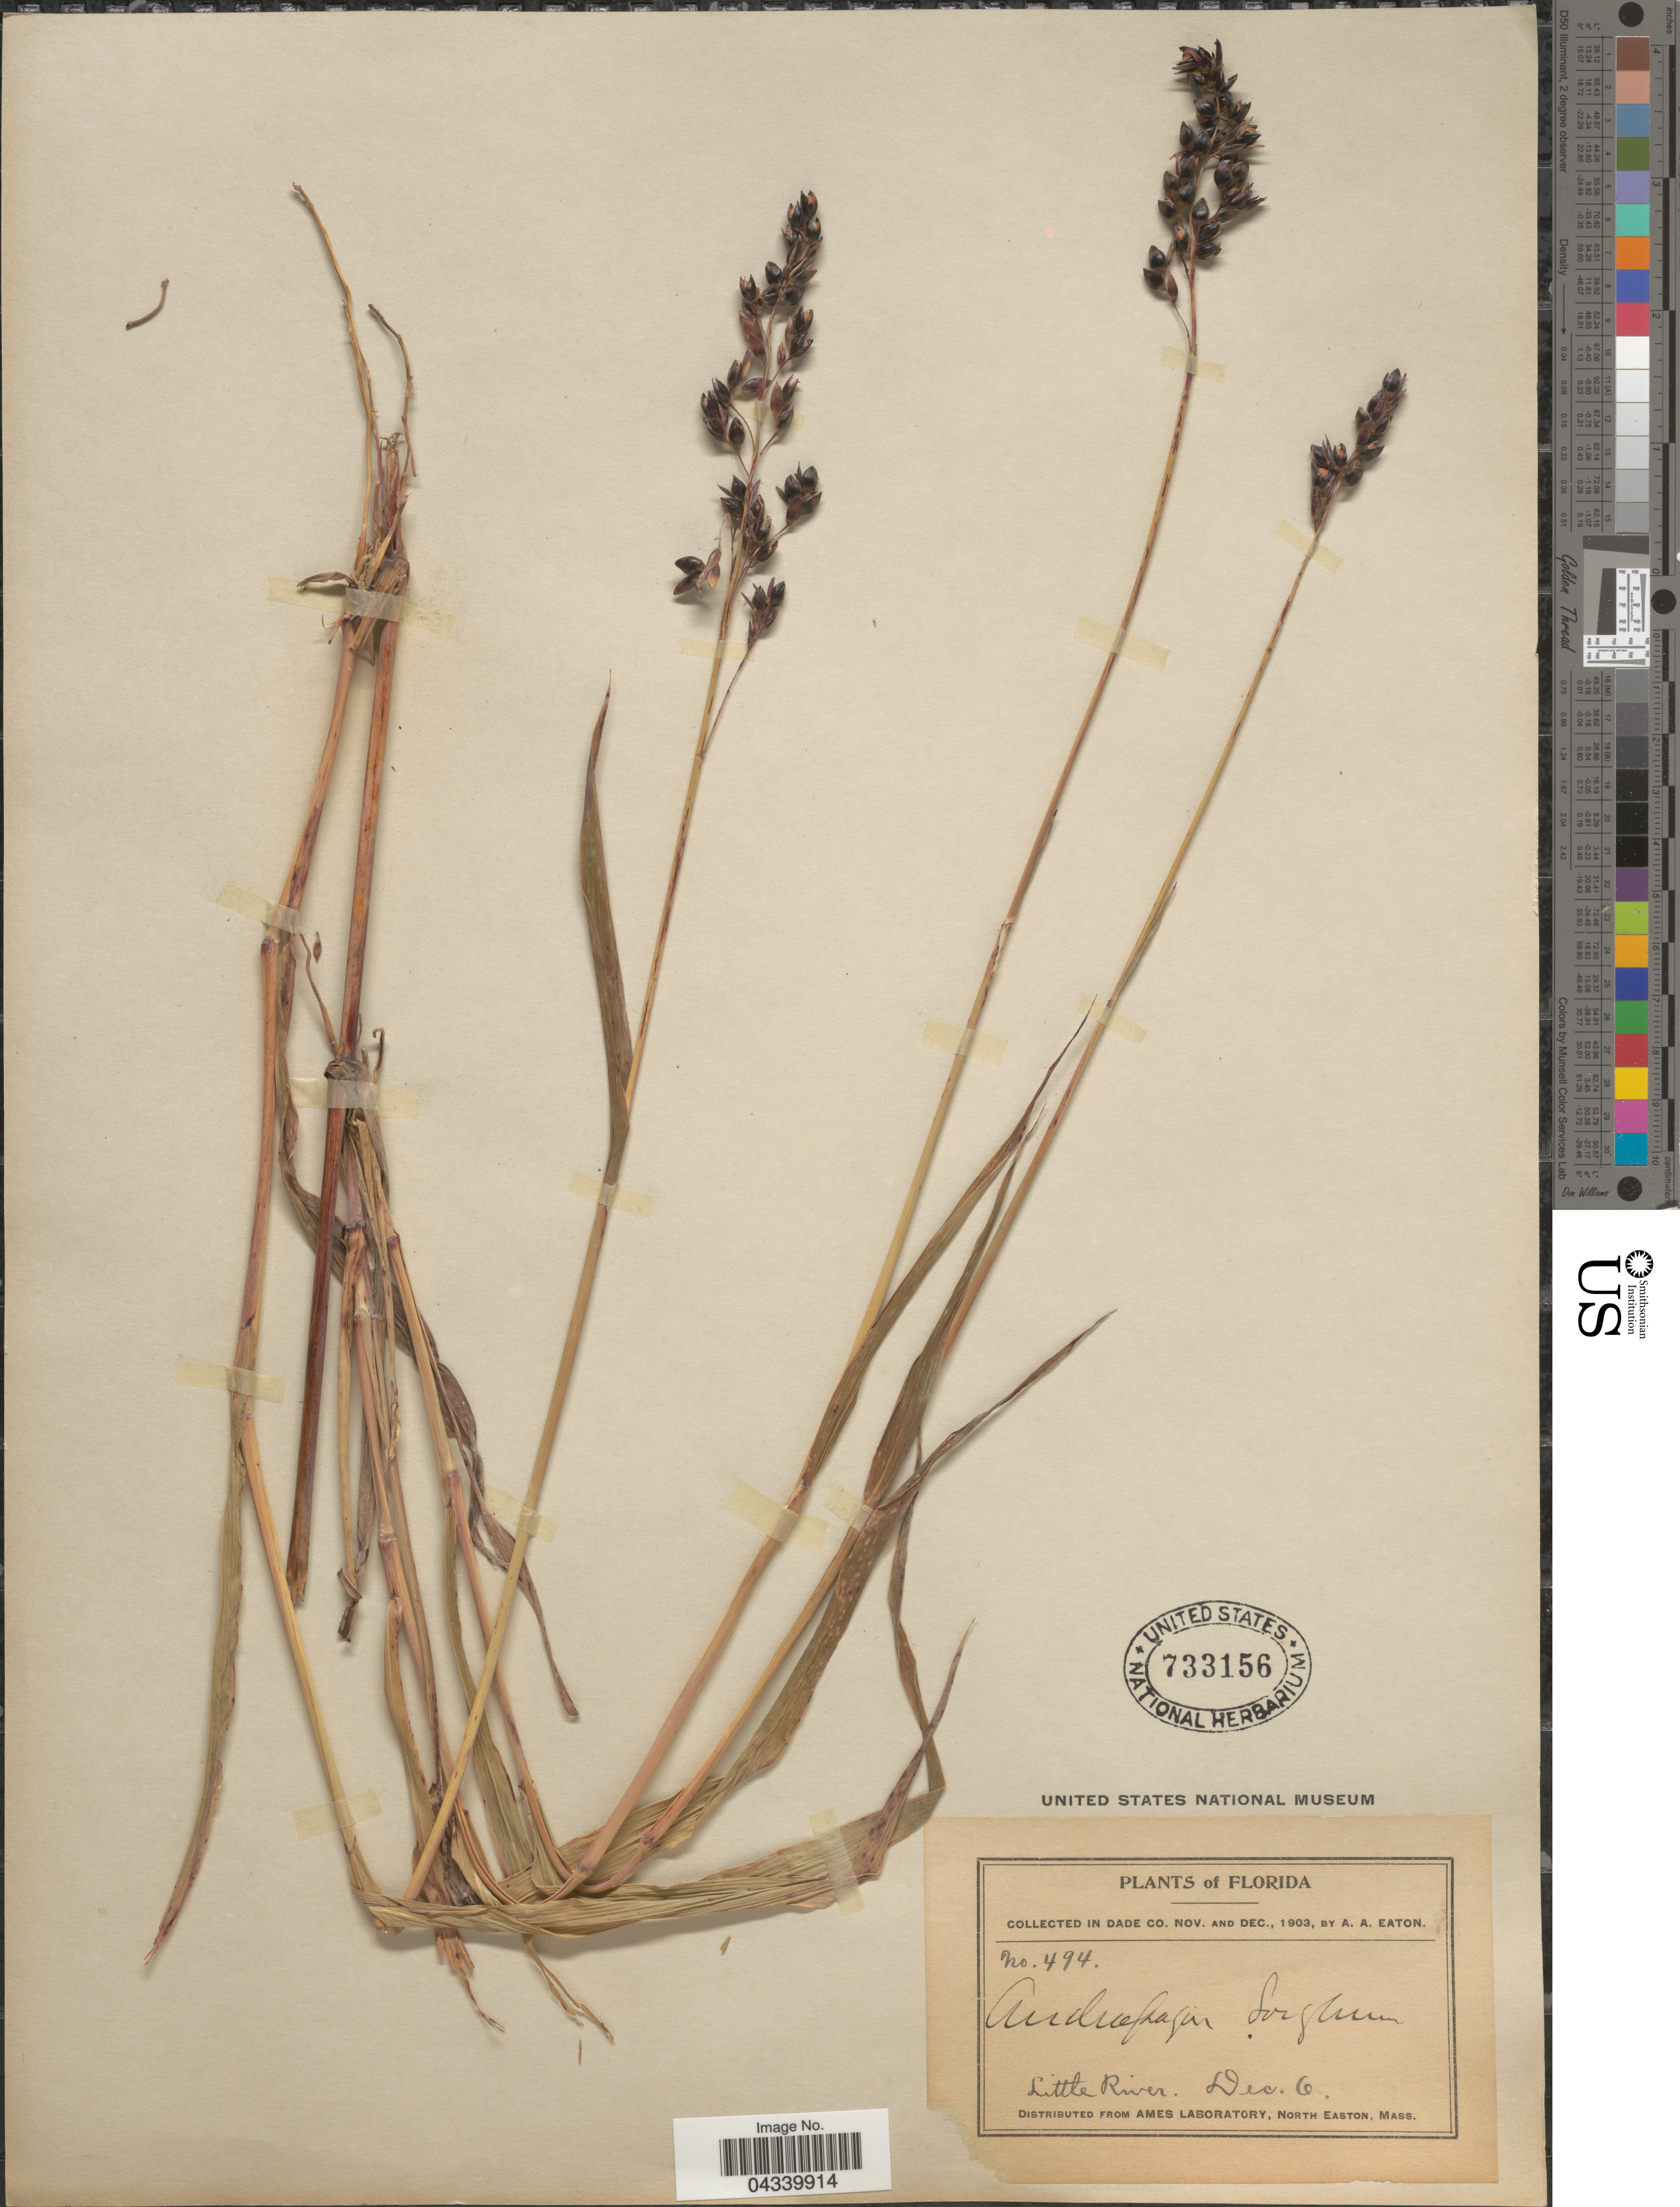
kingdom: Plantae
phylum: Tracheophyta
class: Liliopsida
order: Poales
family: Poaceae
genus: Sorghum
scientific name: Sorghum bicolor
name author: (L.) Moench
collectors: A. A. Eaton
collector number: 494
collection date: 1903-12-06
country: United States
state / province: Florida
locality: In Dade Co. Little River.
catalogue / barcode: US 733156